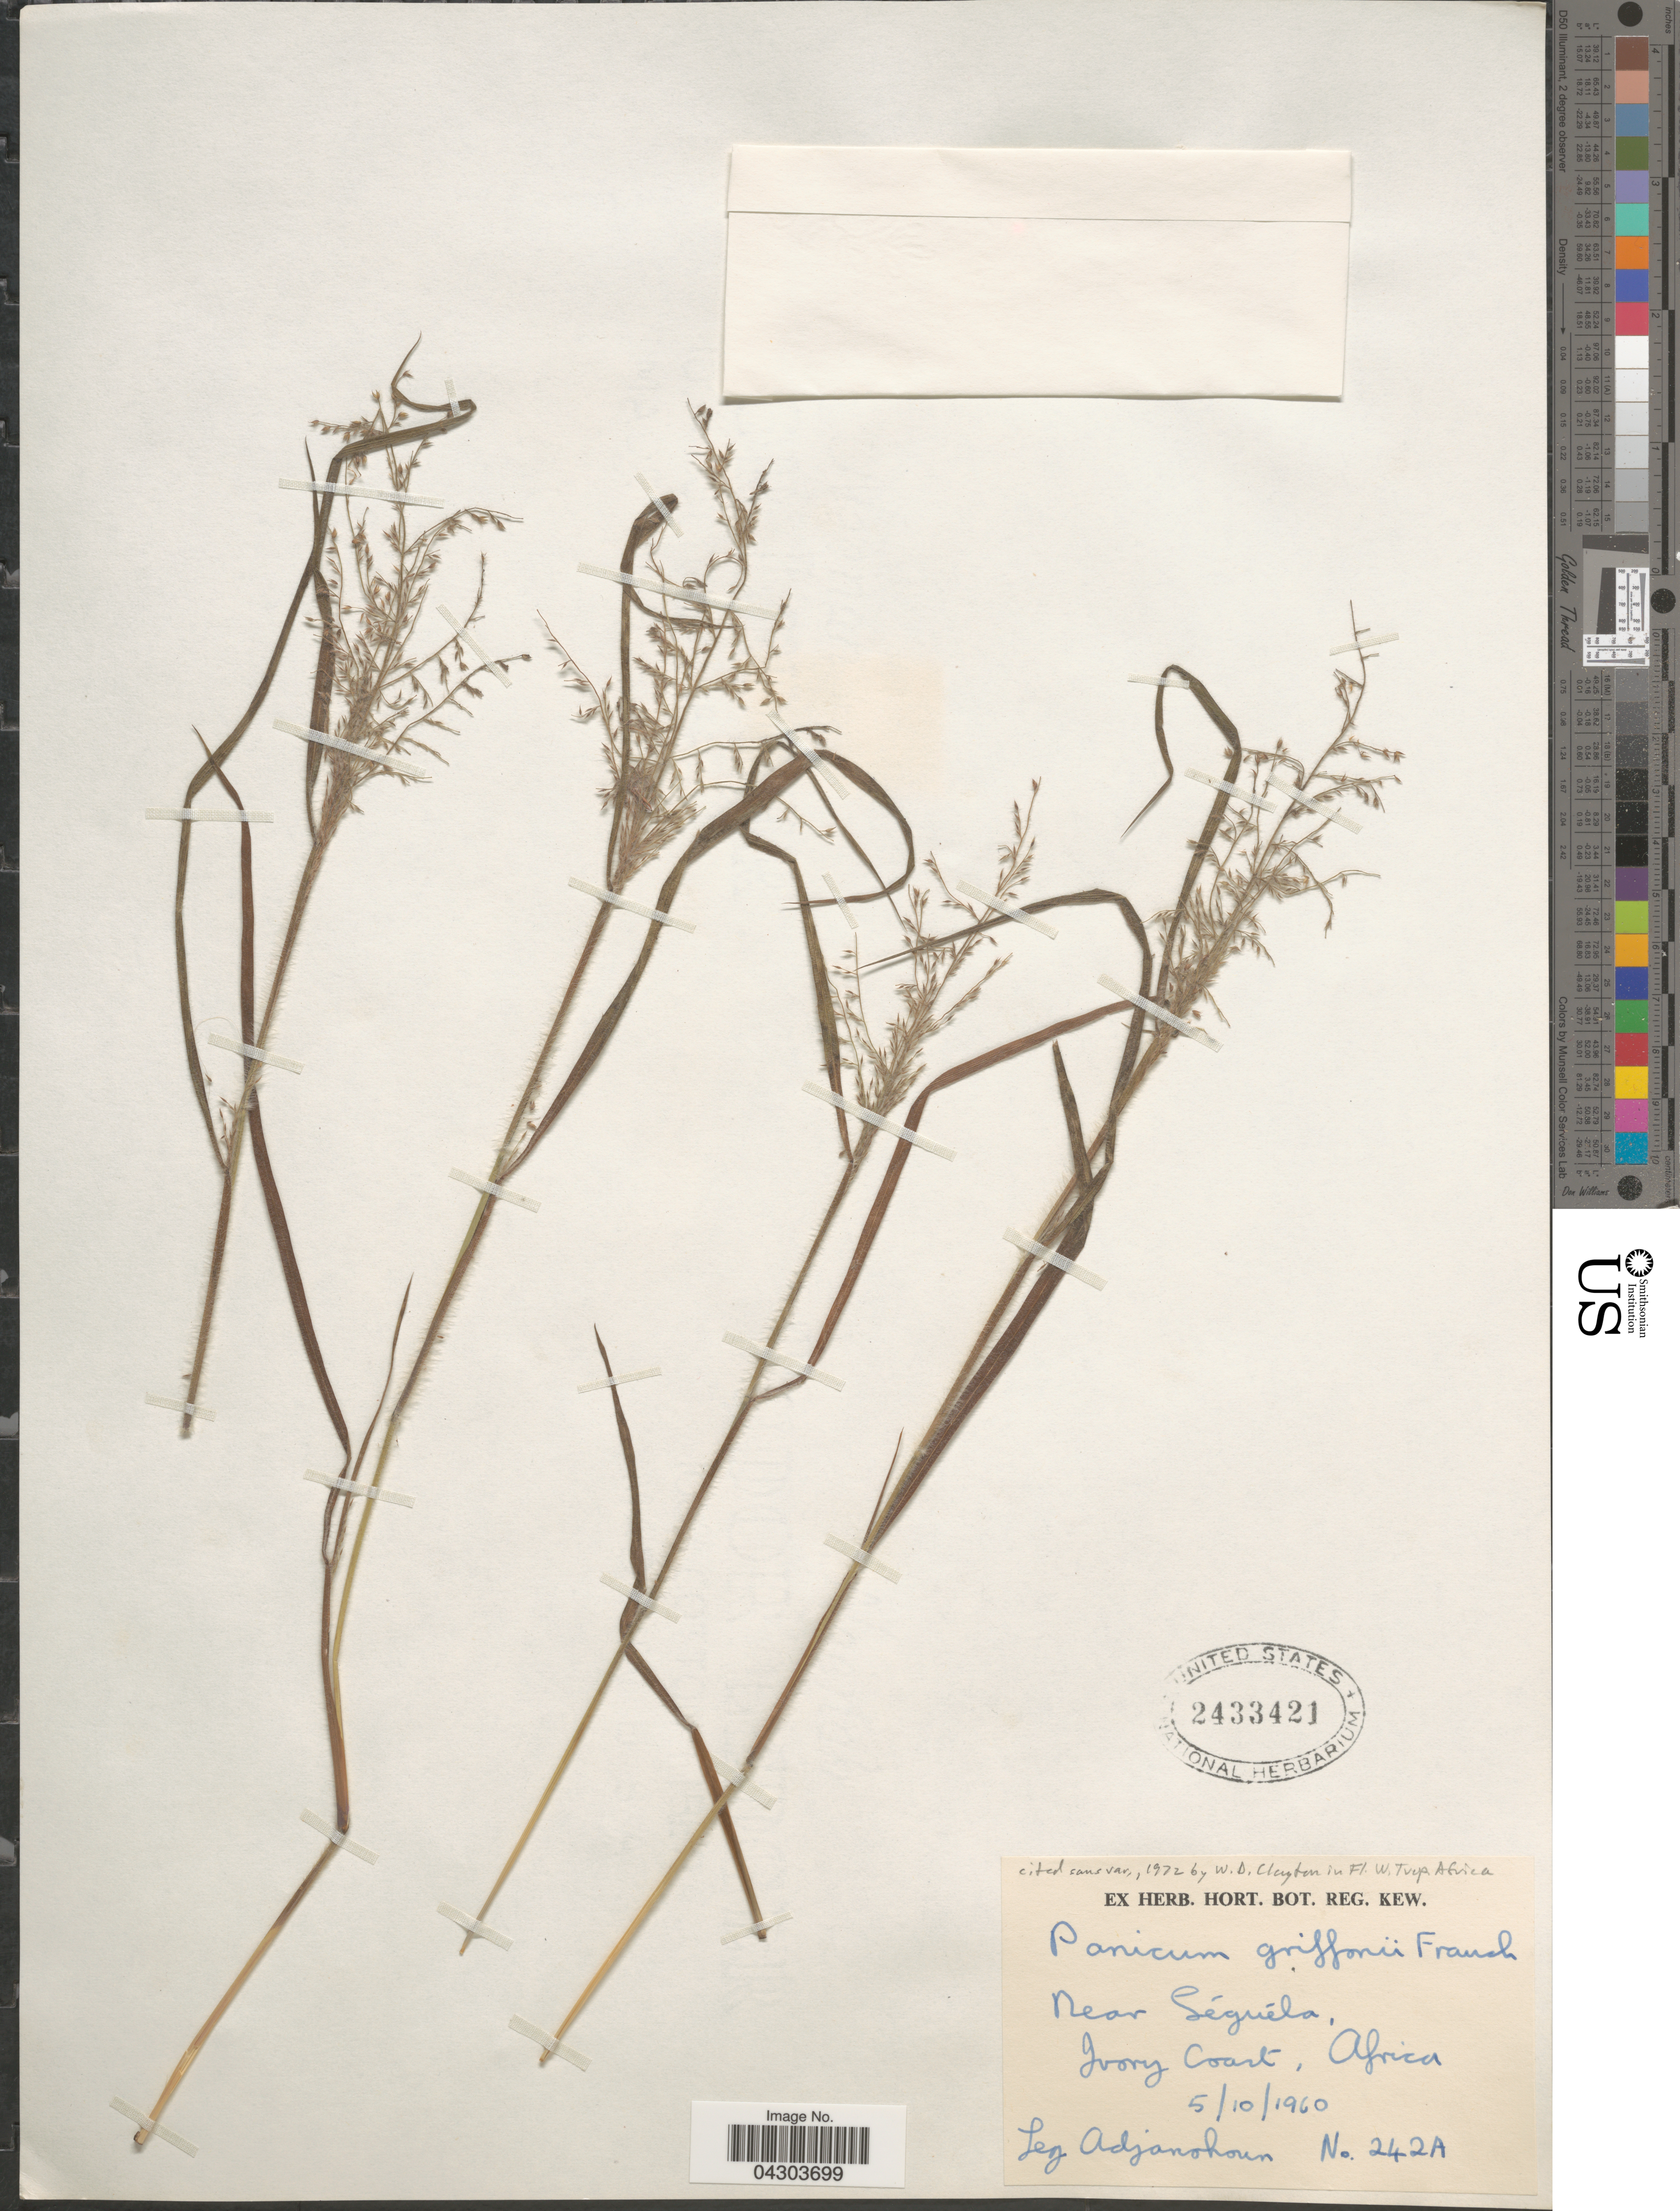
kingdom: Plantae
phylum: Tracheophyta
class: Liliopsida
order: Poales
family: Poaceae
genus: Panicum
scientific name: Panicum griffonii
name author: Franch.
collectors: Adjanohoun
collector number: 242A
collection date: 1960-10-05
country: Ivory Coast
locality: Near Séguéla.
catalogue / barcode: US 2433421